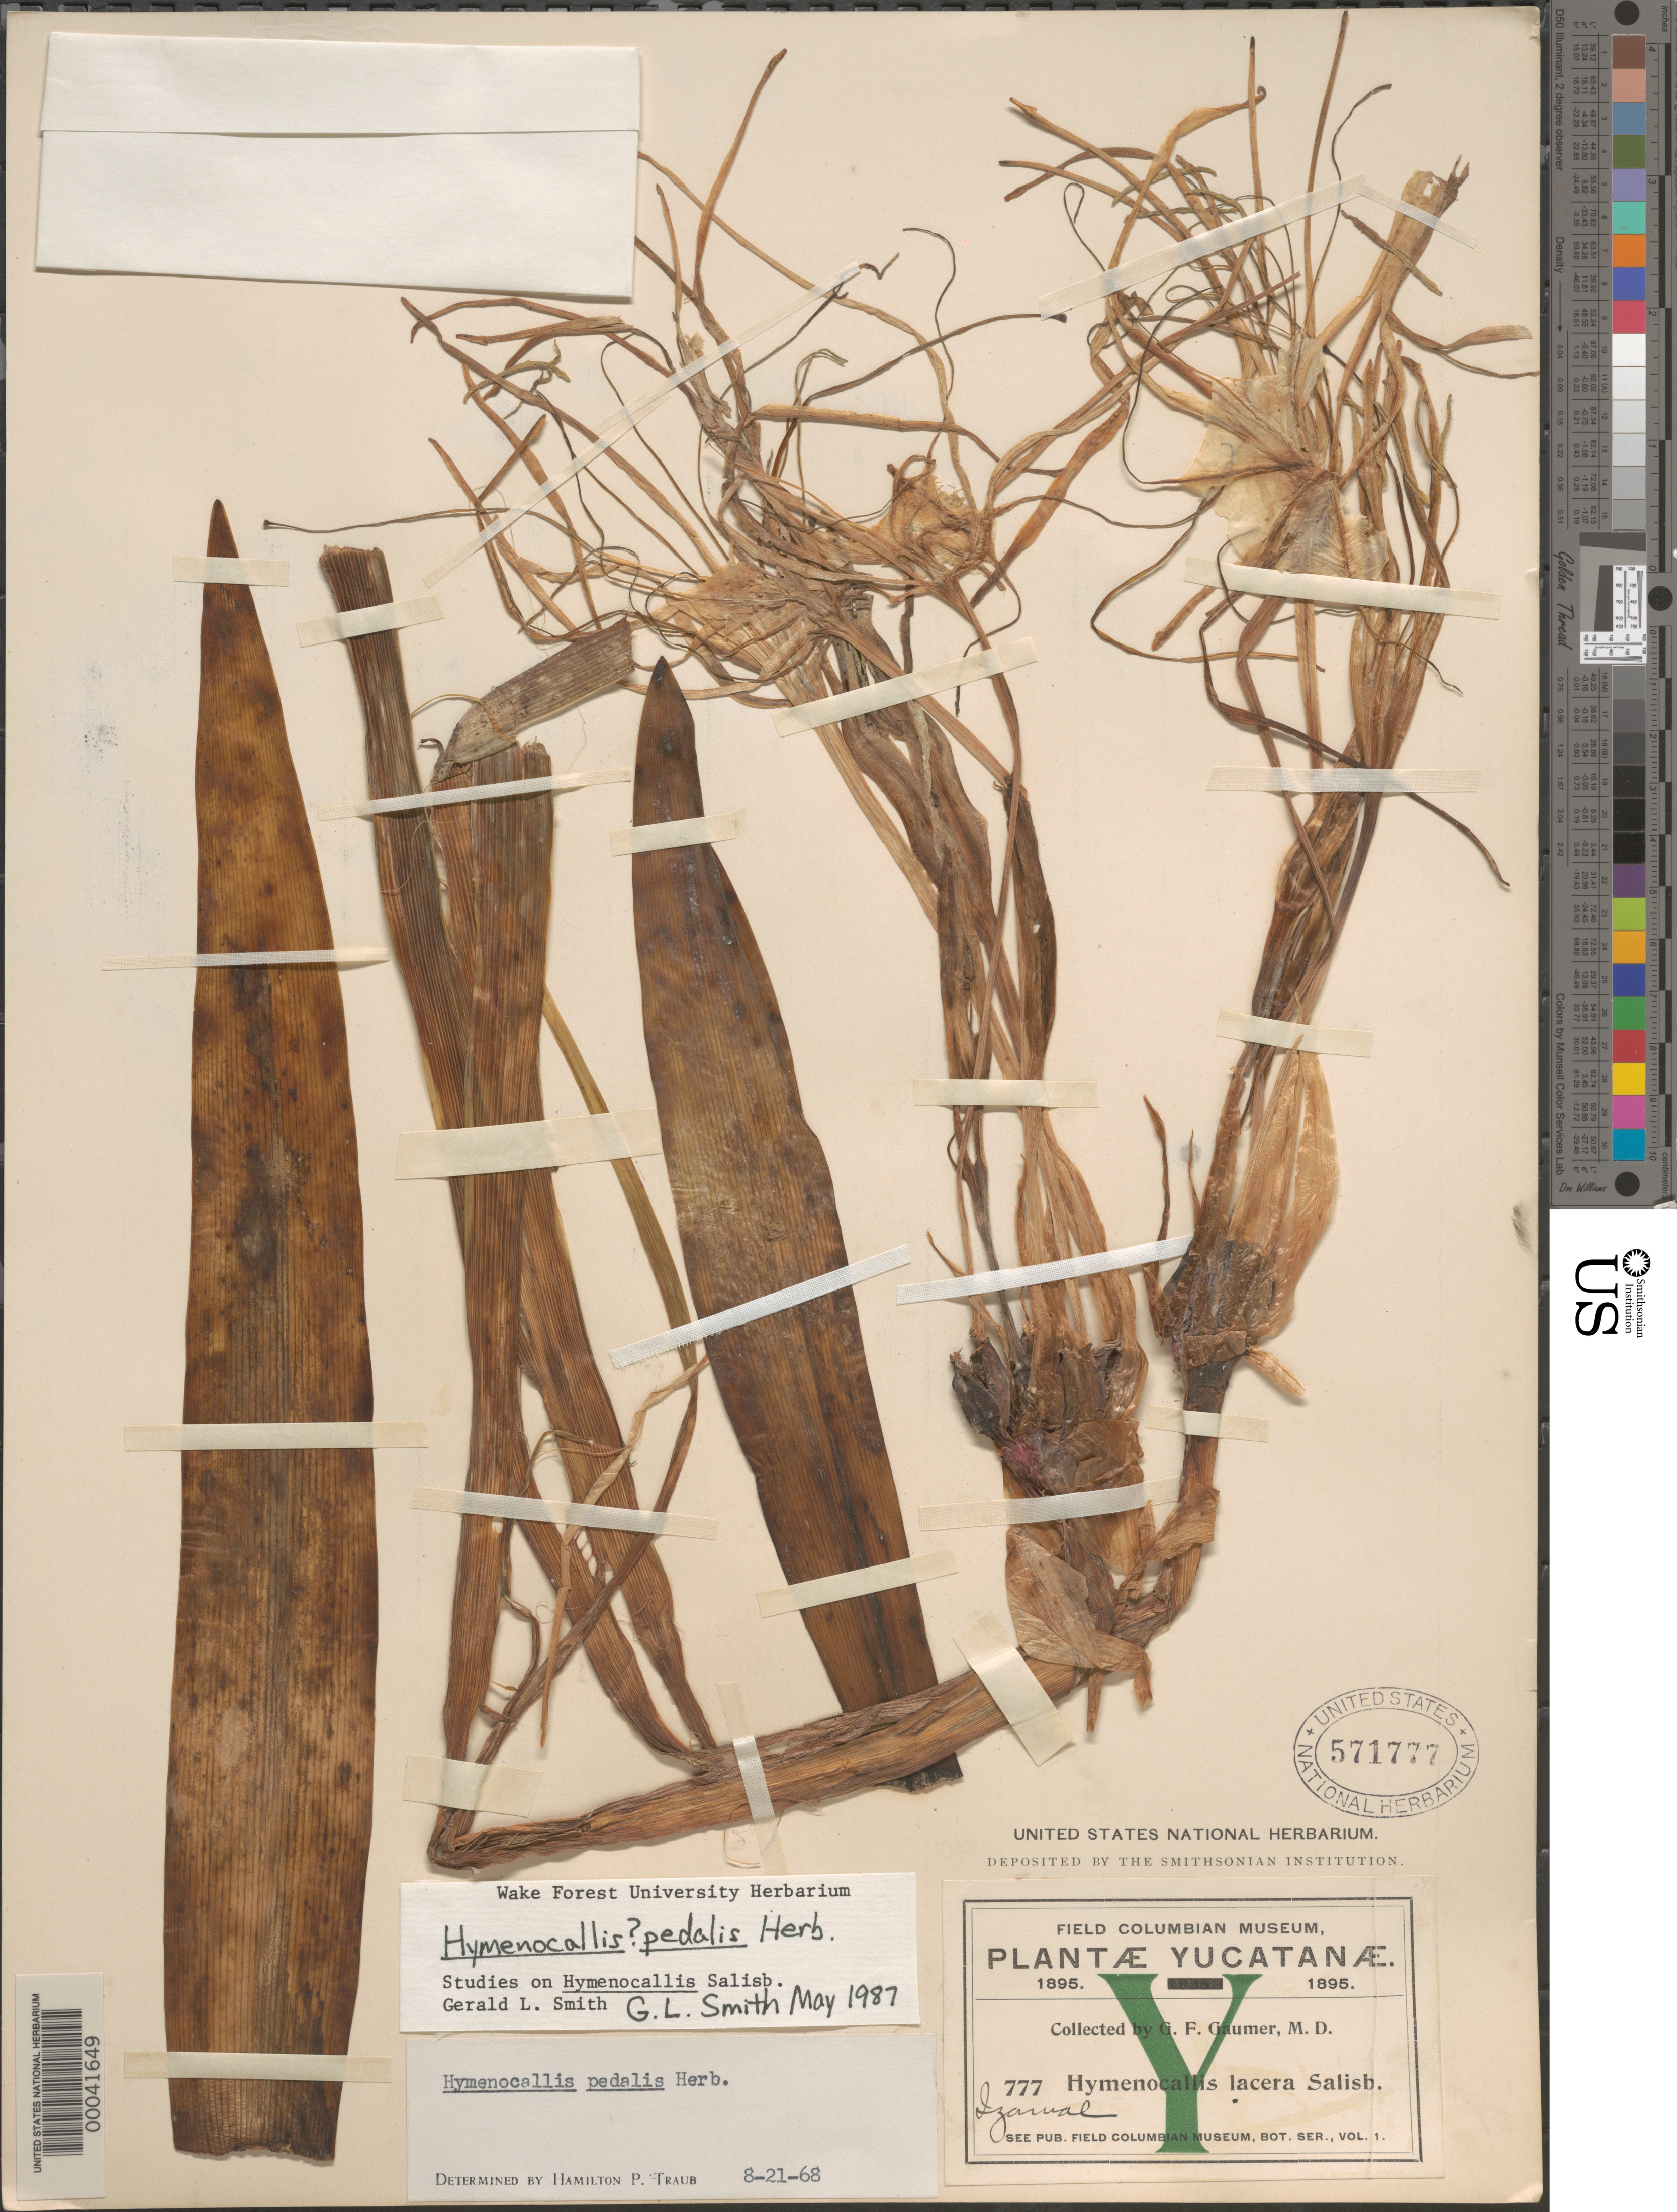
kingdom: Plantae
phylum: Tracheophyta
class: Liliopsida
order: Asparagales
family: Amaryllidaceae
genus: Hymenocallis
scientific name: Hymenocallis pedalis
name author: Herb.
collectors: G. F. Gaumer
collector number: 777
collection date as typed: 1895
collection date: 1895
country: Mexico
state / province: Yucatán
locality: Izamal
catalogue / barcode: US 571777